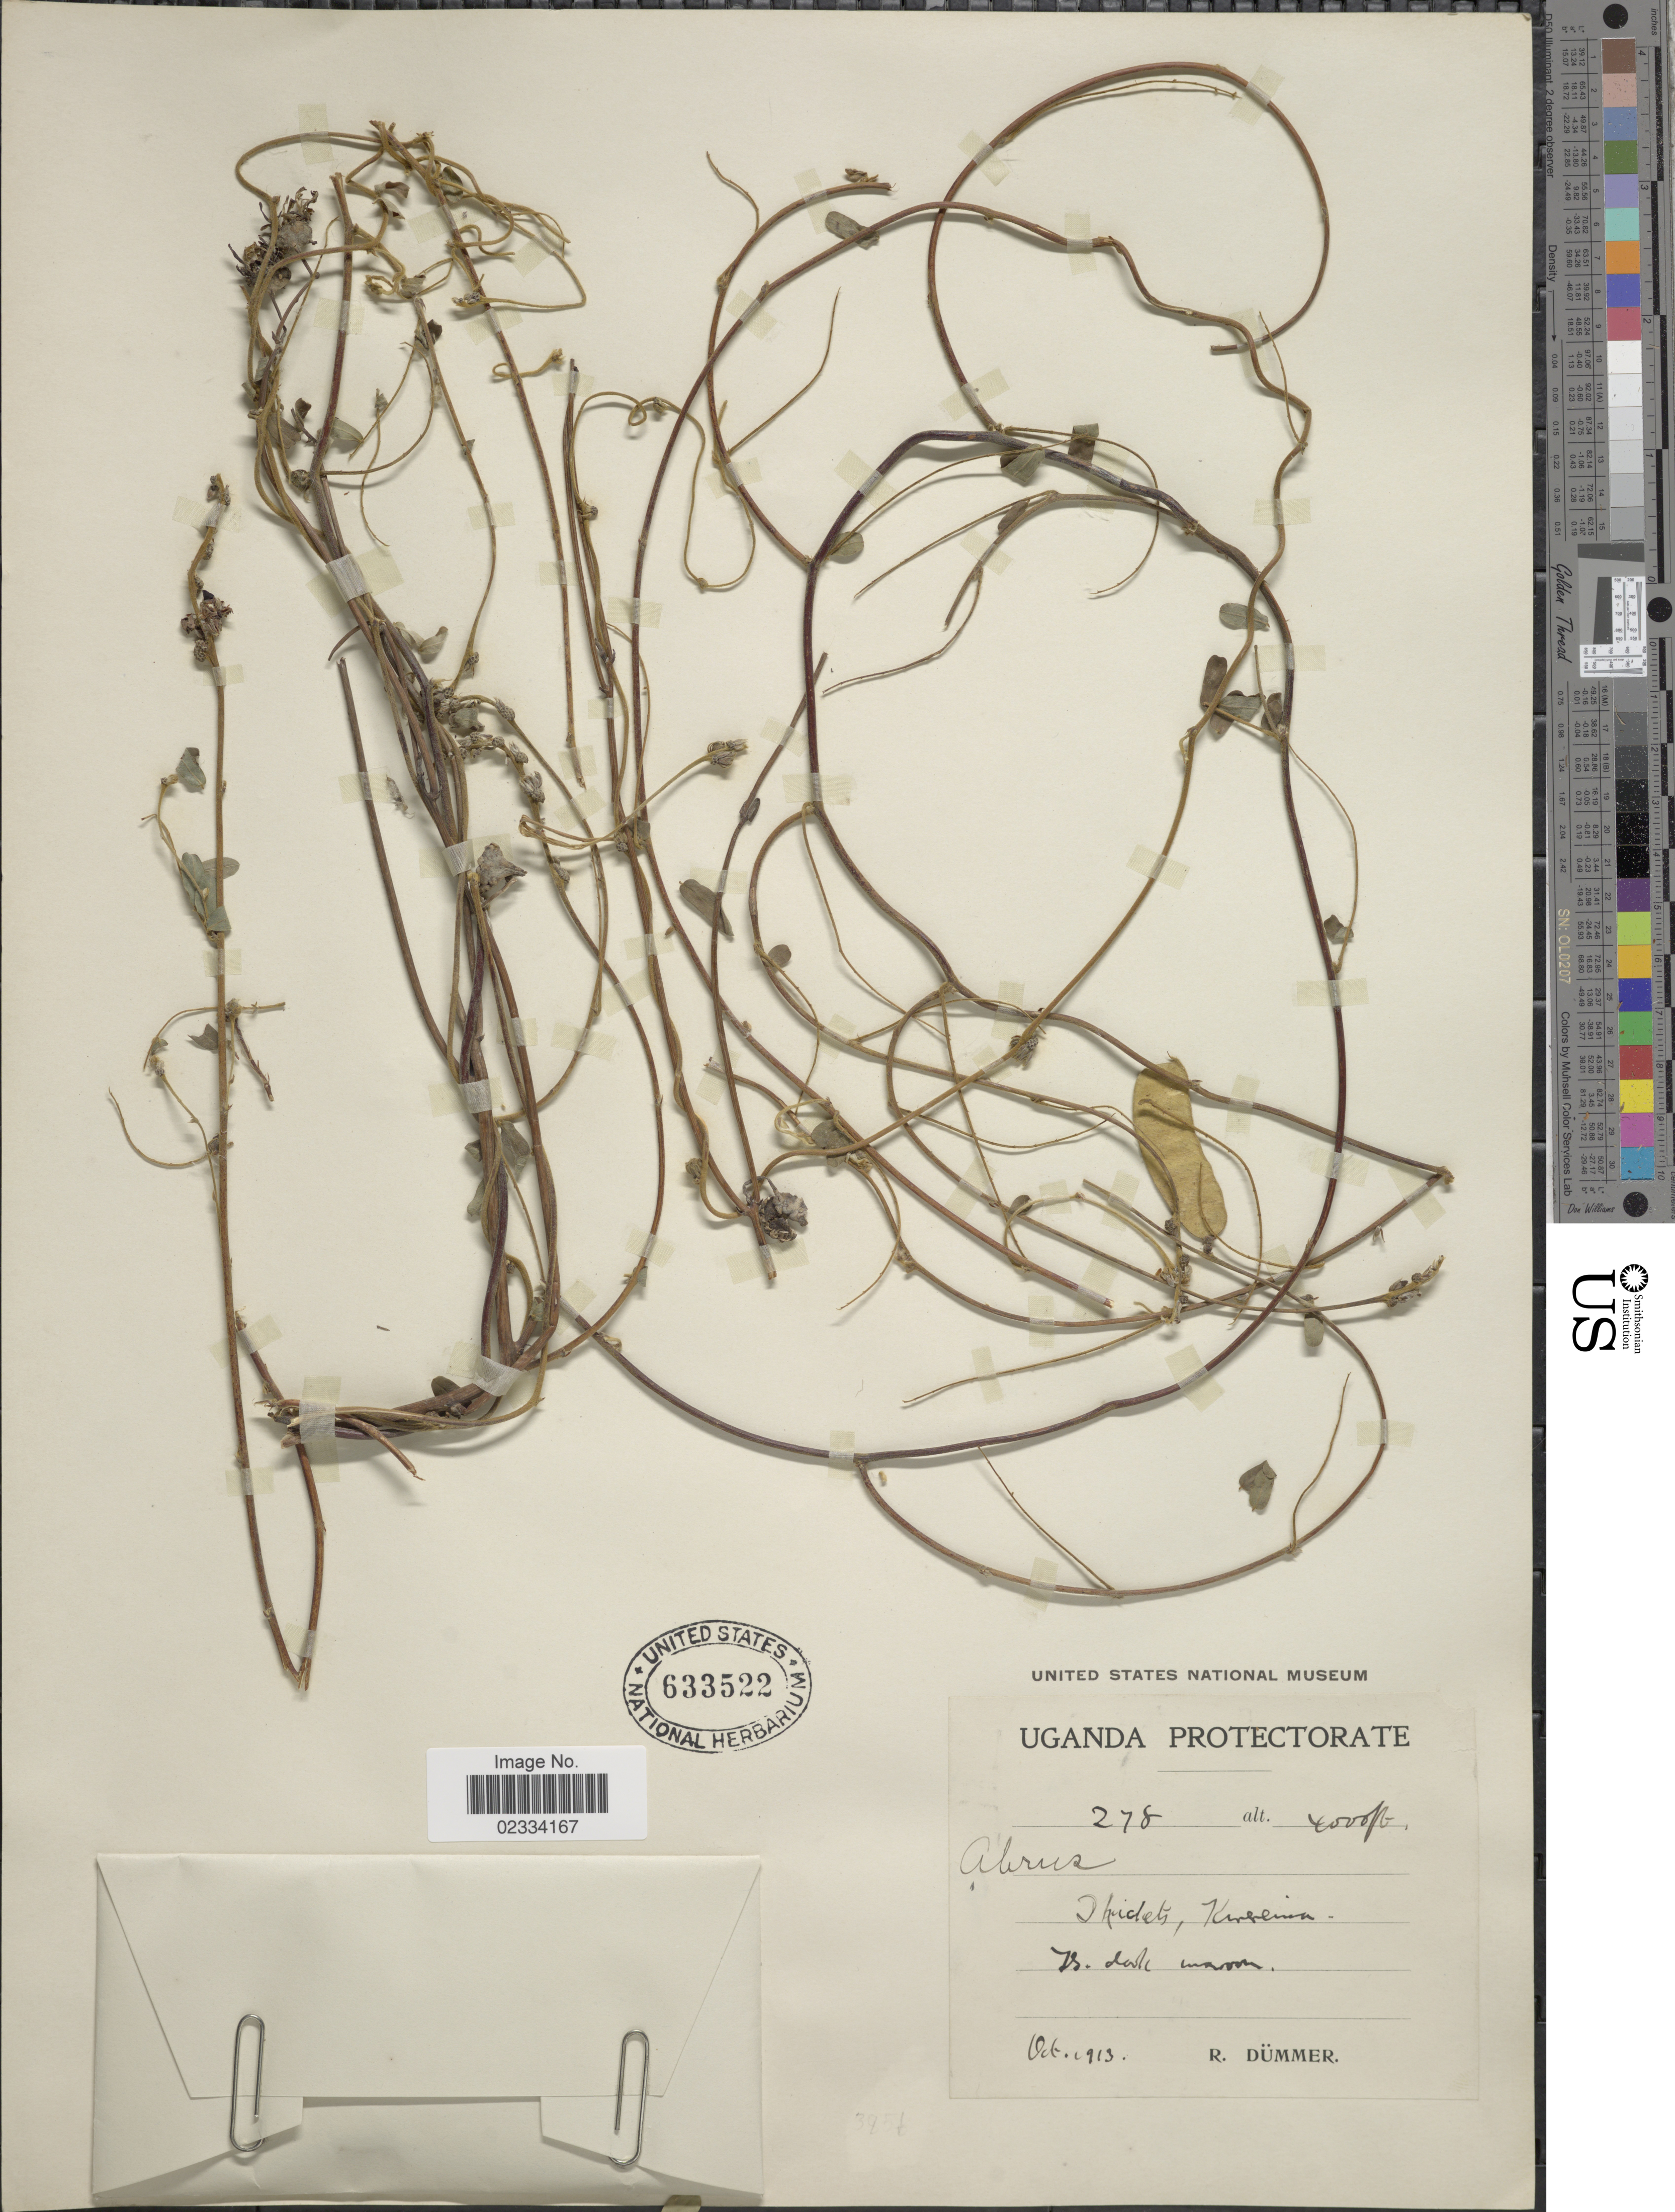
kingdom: Plantae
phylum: Tracheophyta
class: Magnoliopsida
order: Fabales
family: Fabaceae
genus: Abrus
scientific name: Abrus sp.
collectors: R. A. Dümmer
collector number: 278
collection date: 1913-10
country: Uganda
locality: Uganda Protectorate. Kirerema.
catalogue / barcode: US 633522